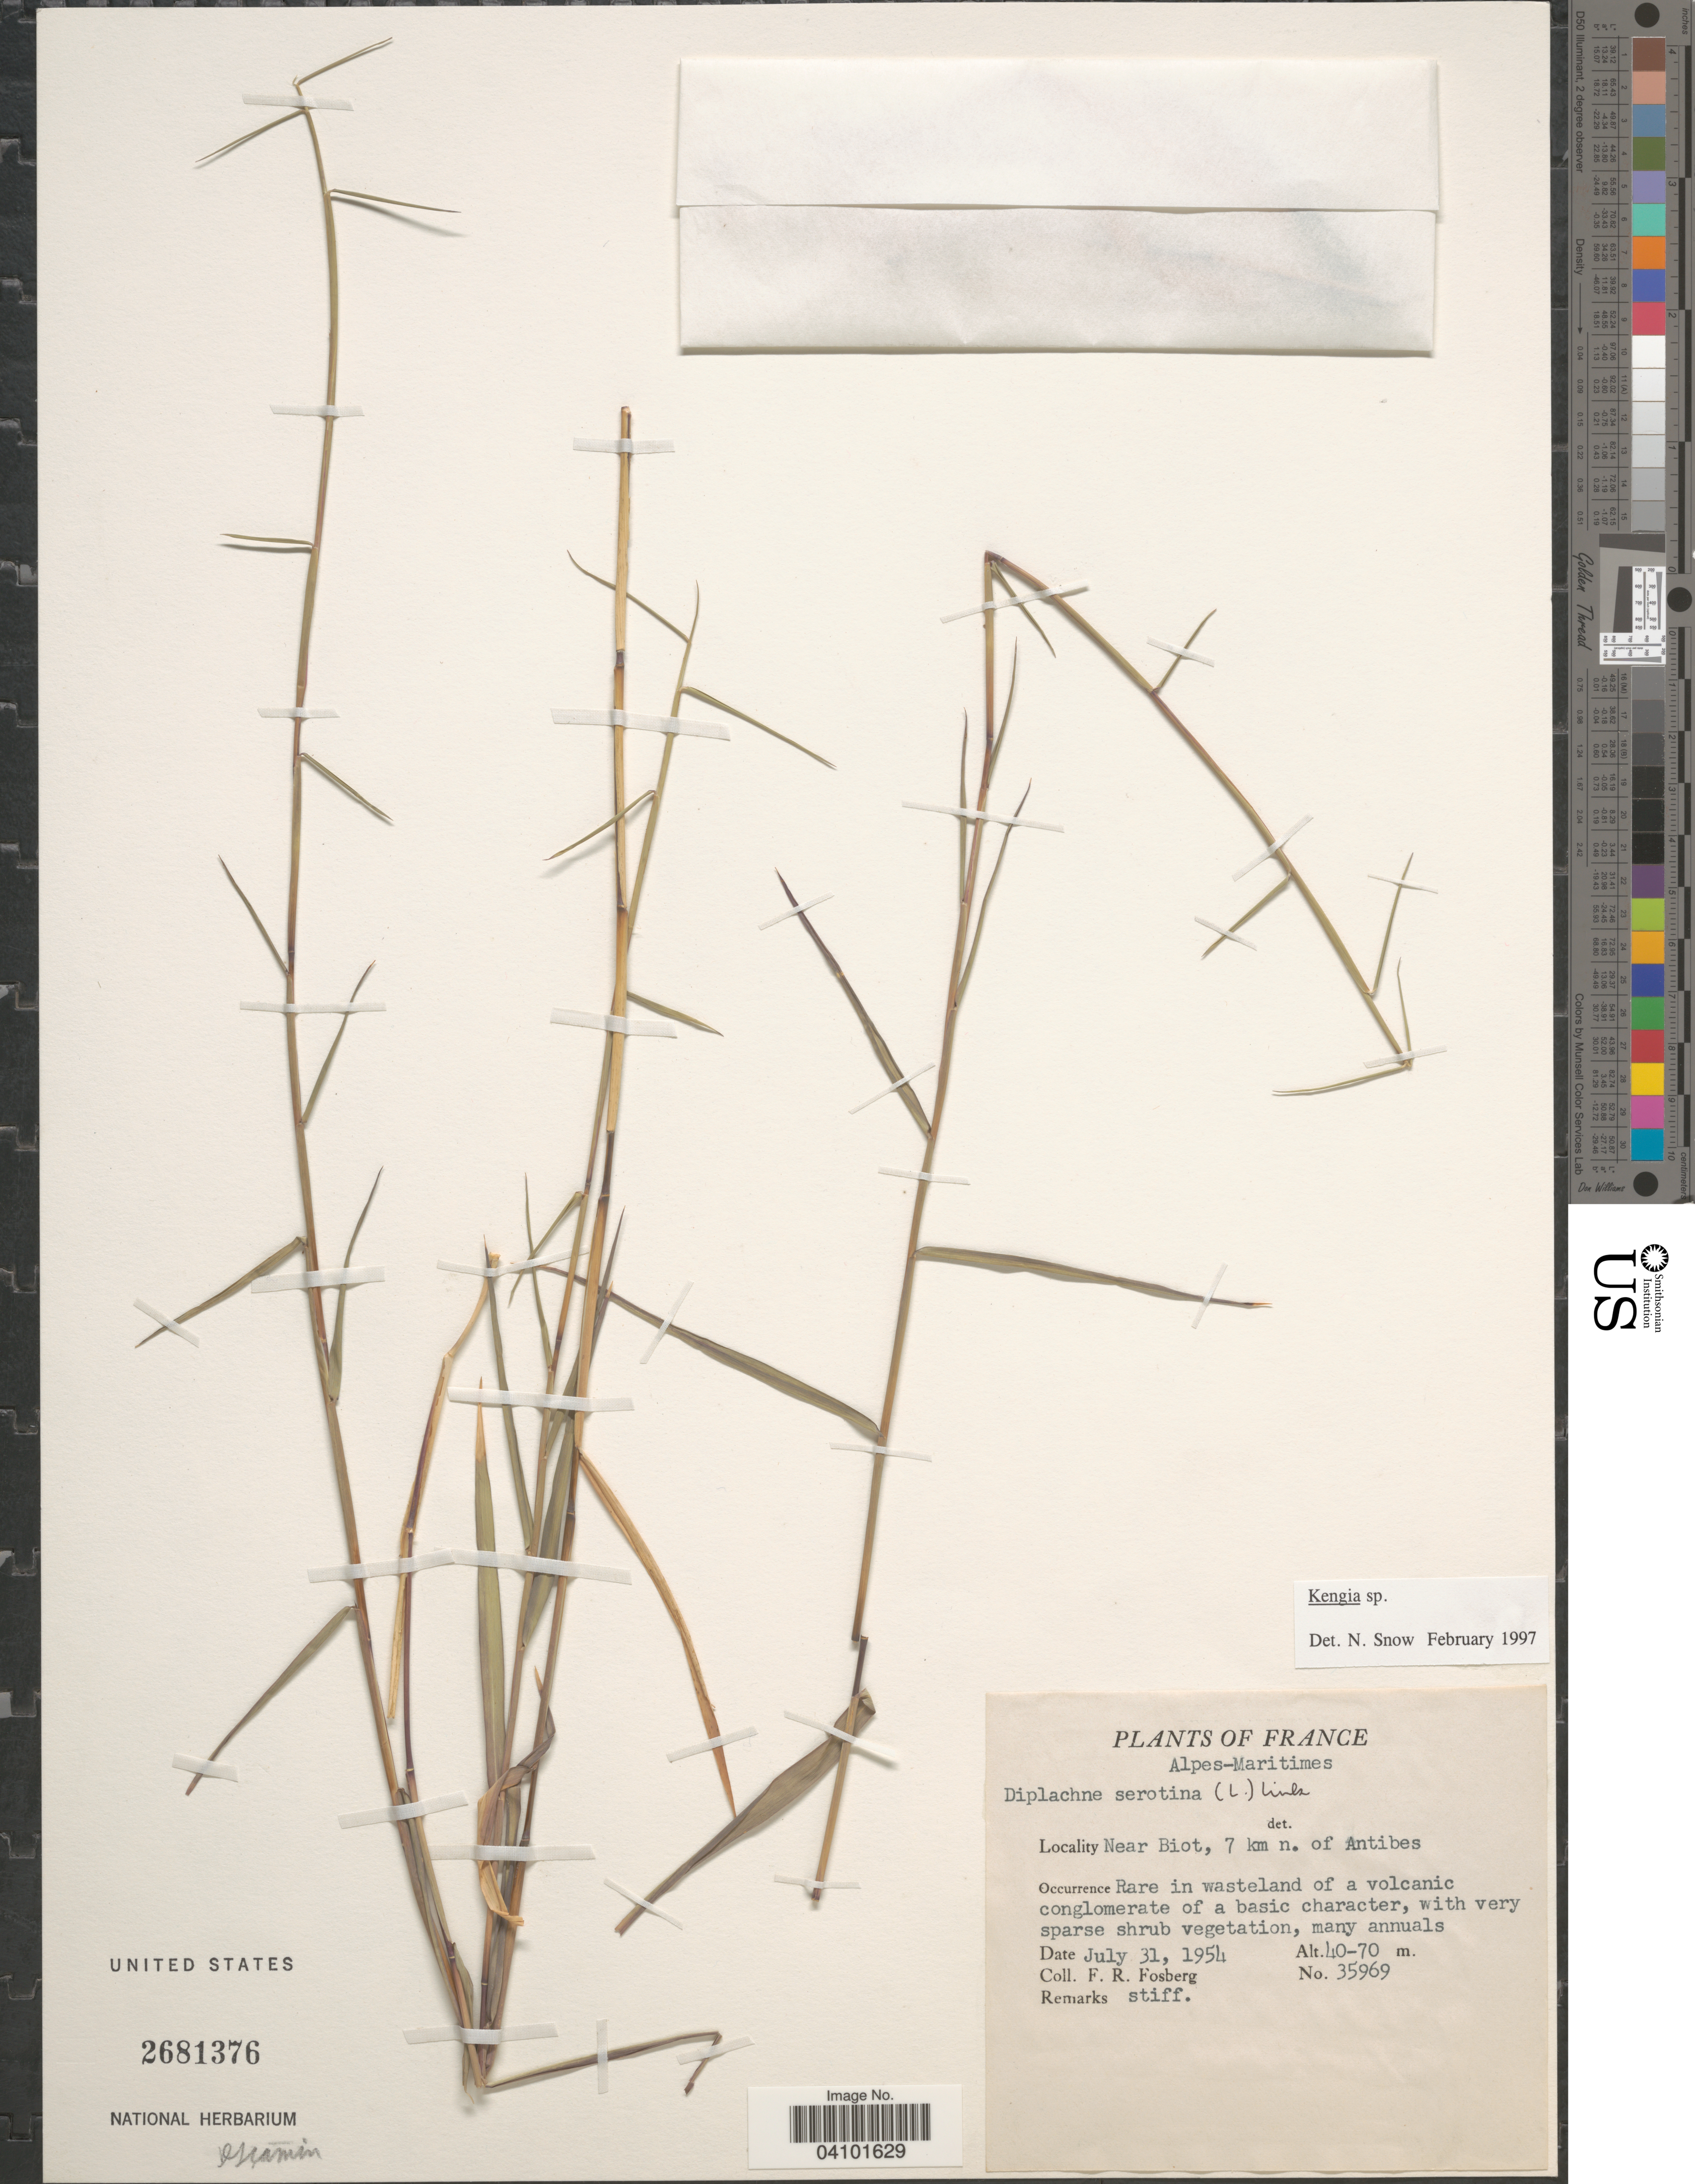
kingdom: Plantae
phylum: Tracheophyta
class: Liliopsida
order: Poales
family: Poaceae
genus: Cleistogenes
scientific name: Cleistogenes sp.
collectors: F. R. Fosberg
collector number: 35969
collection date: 1954-07-31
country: France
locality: Alpes-Maritimes. Near Biot, 1 km n. of Antibes.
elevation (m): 40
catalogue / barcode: US 2681376